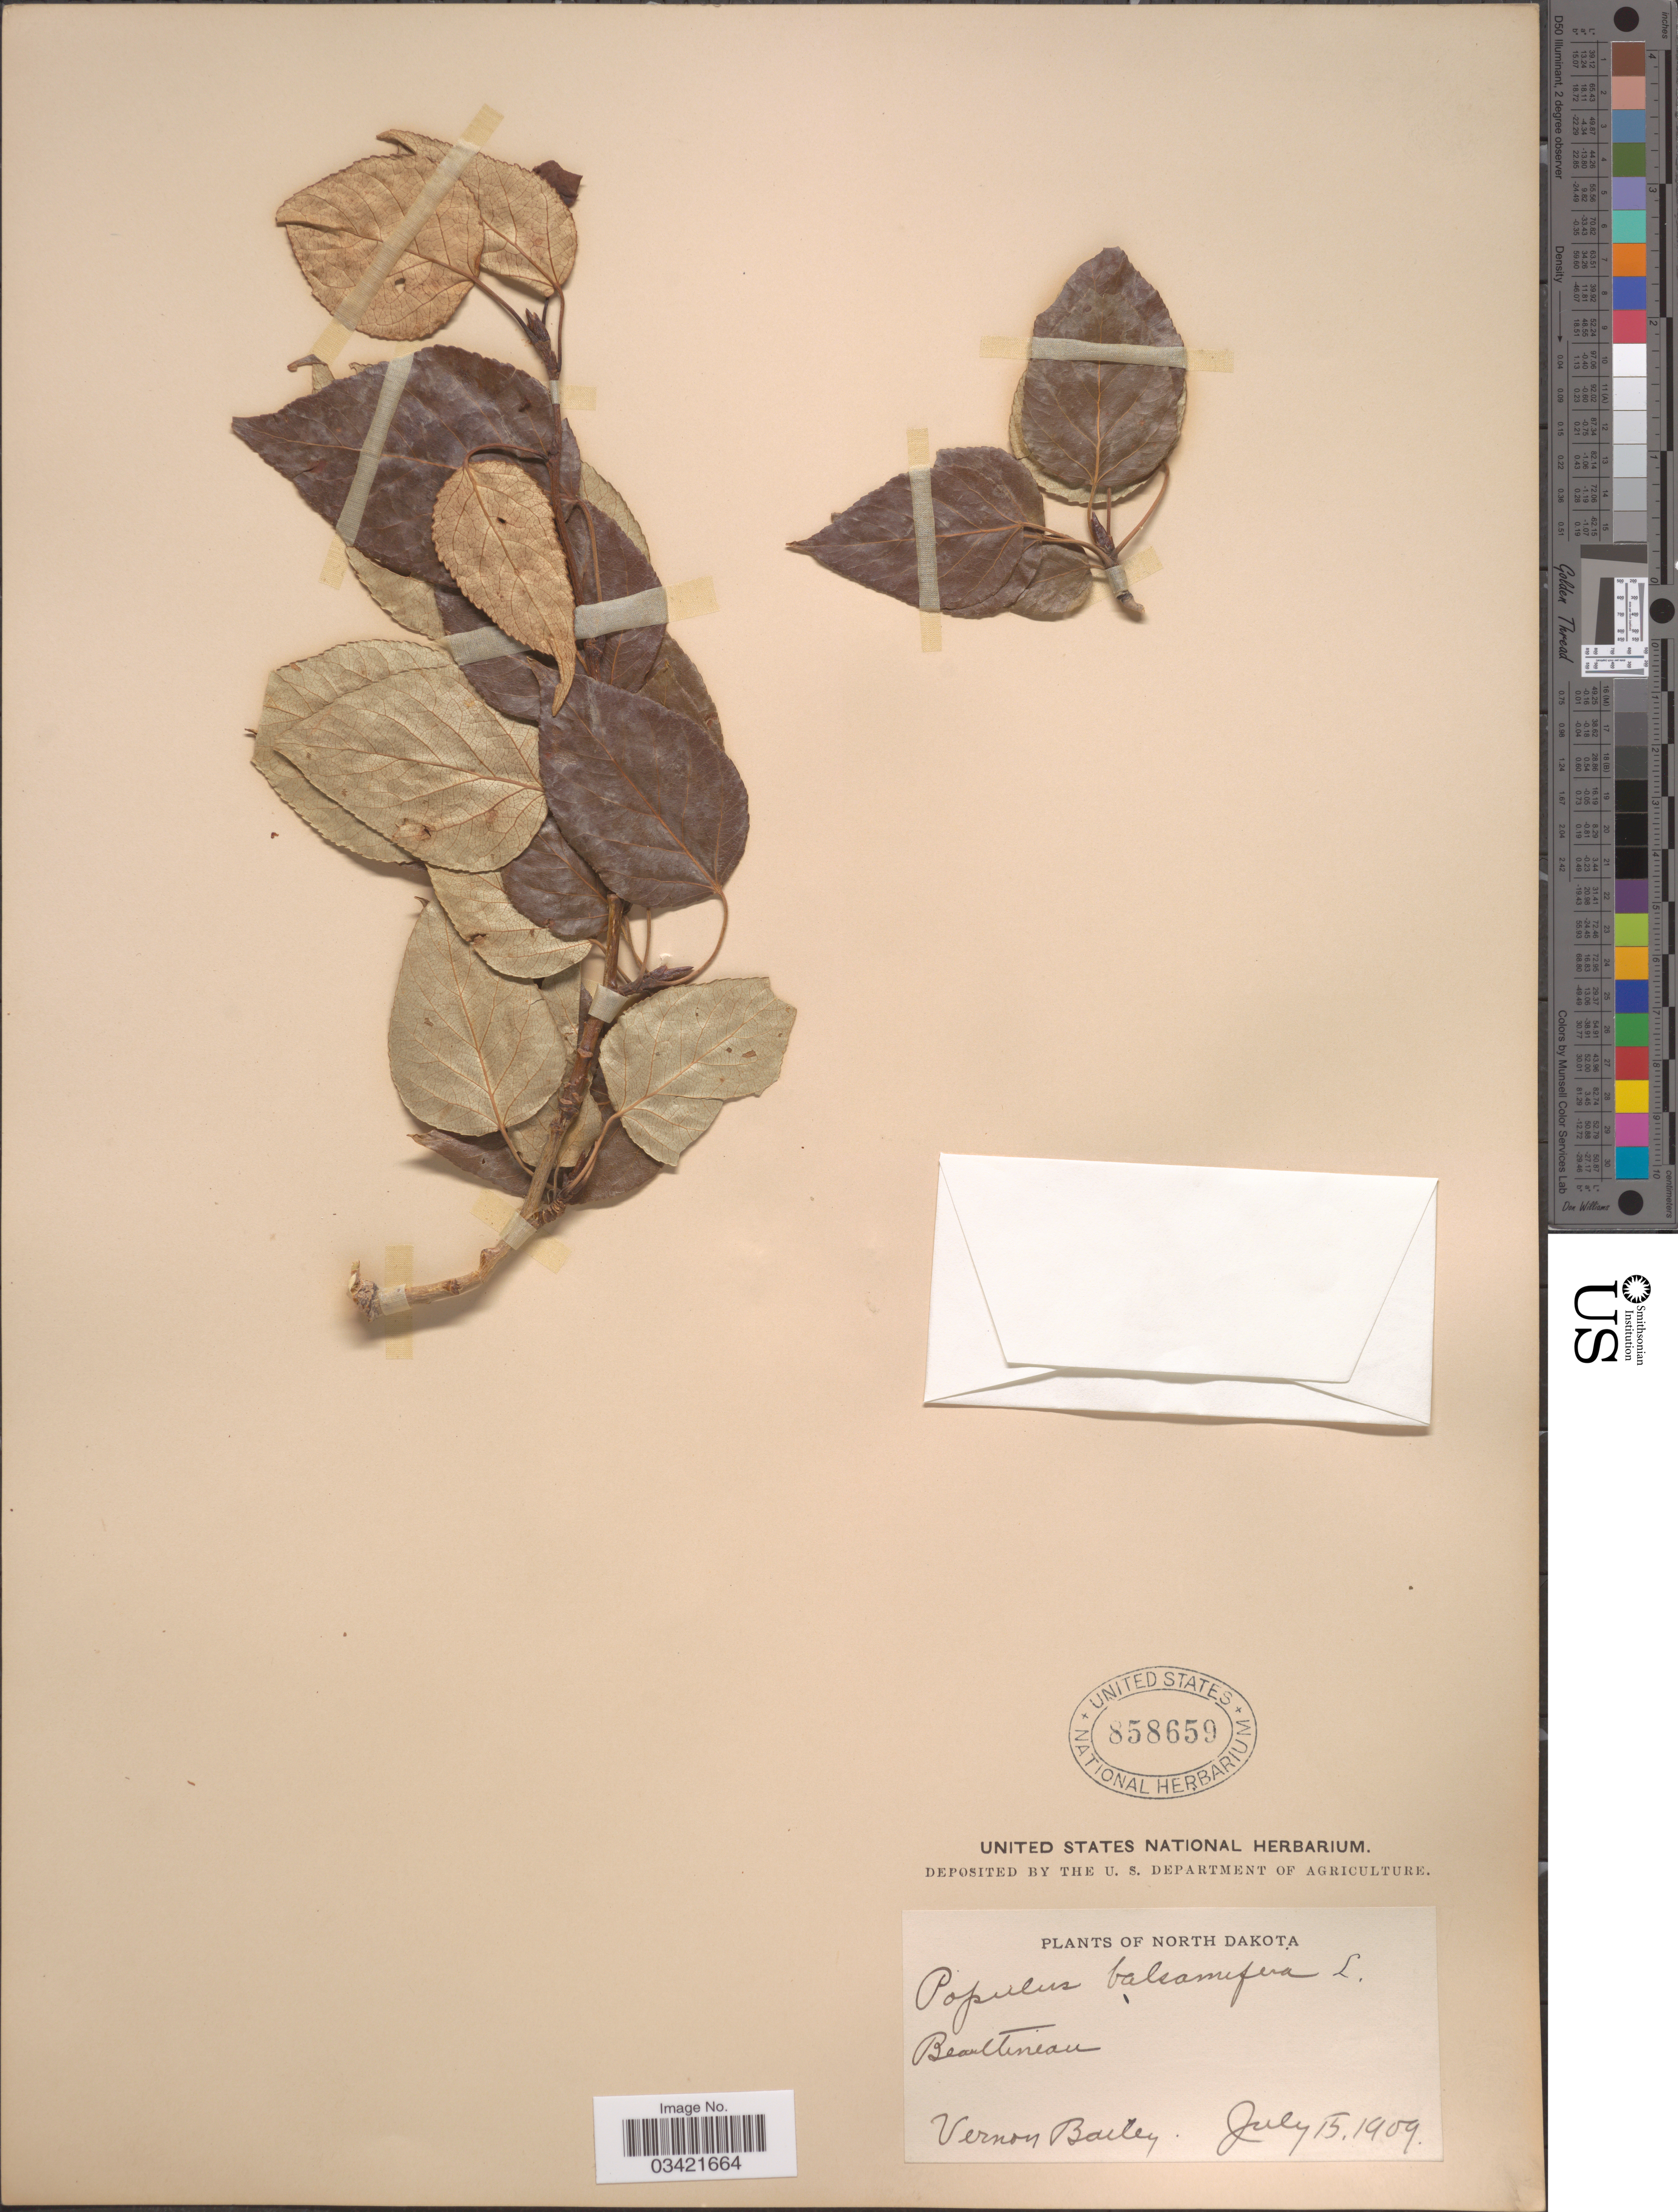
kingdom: Plantae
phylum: Tracheophyta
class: Magnoliopsida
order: Malpighiales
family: Salicaceae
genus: Populus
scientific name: Populus balsamifera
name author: L.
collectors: V. O. Bailey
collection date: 1909-07-15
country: United States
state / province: North Dakota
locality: Beattineau.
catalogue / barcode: US 858659